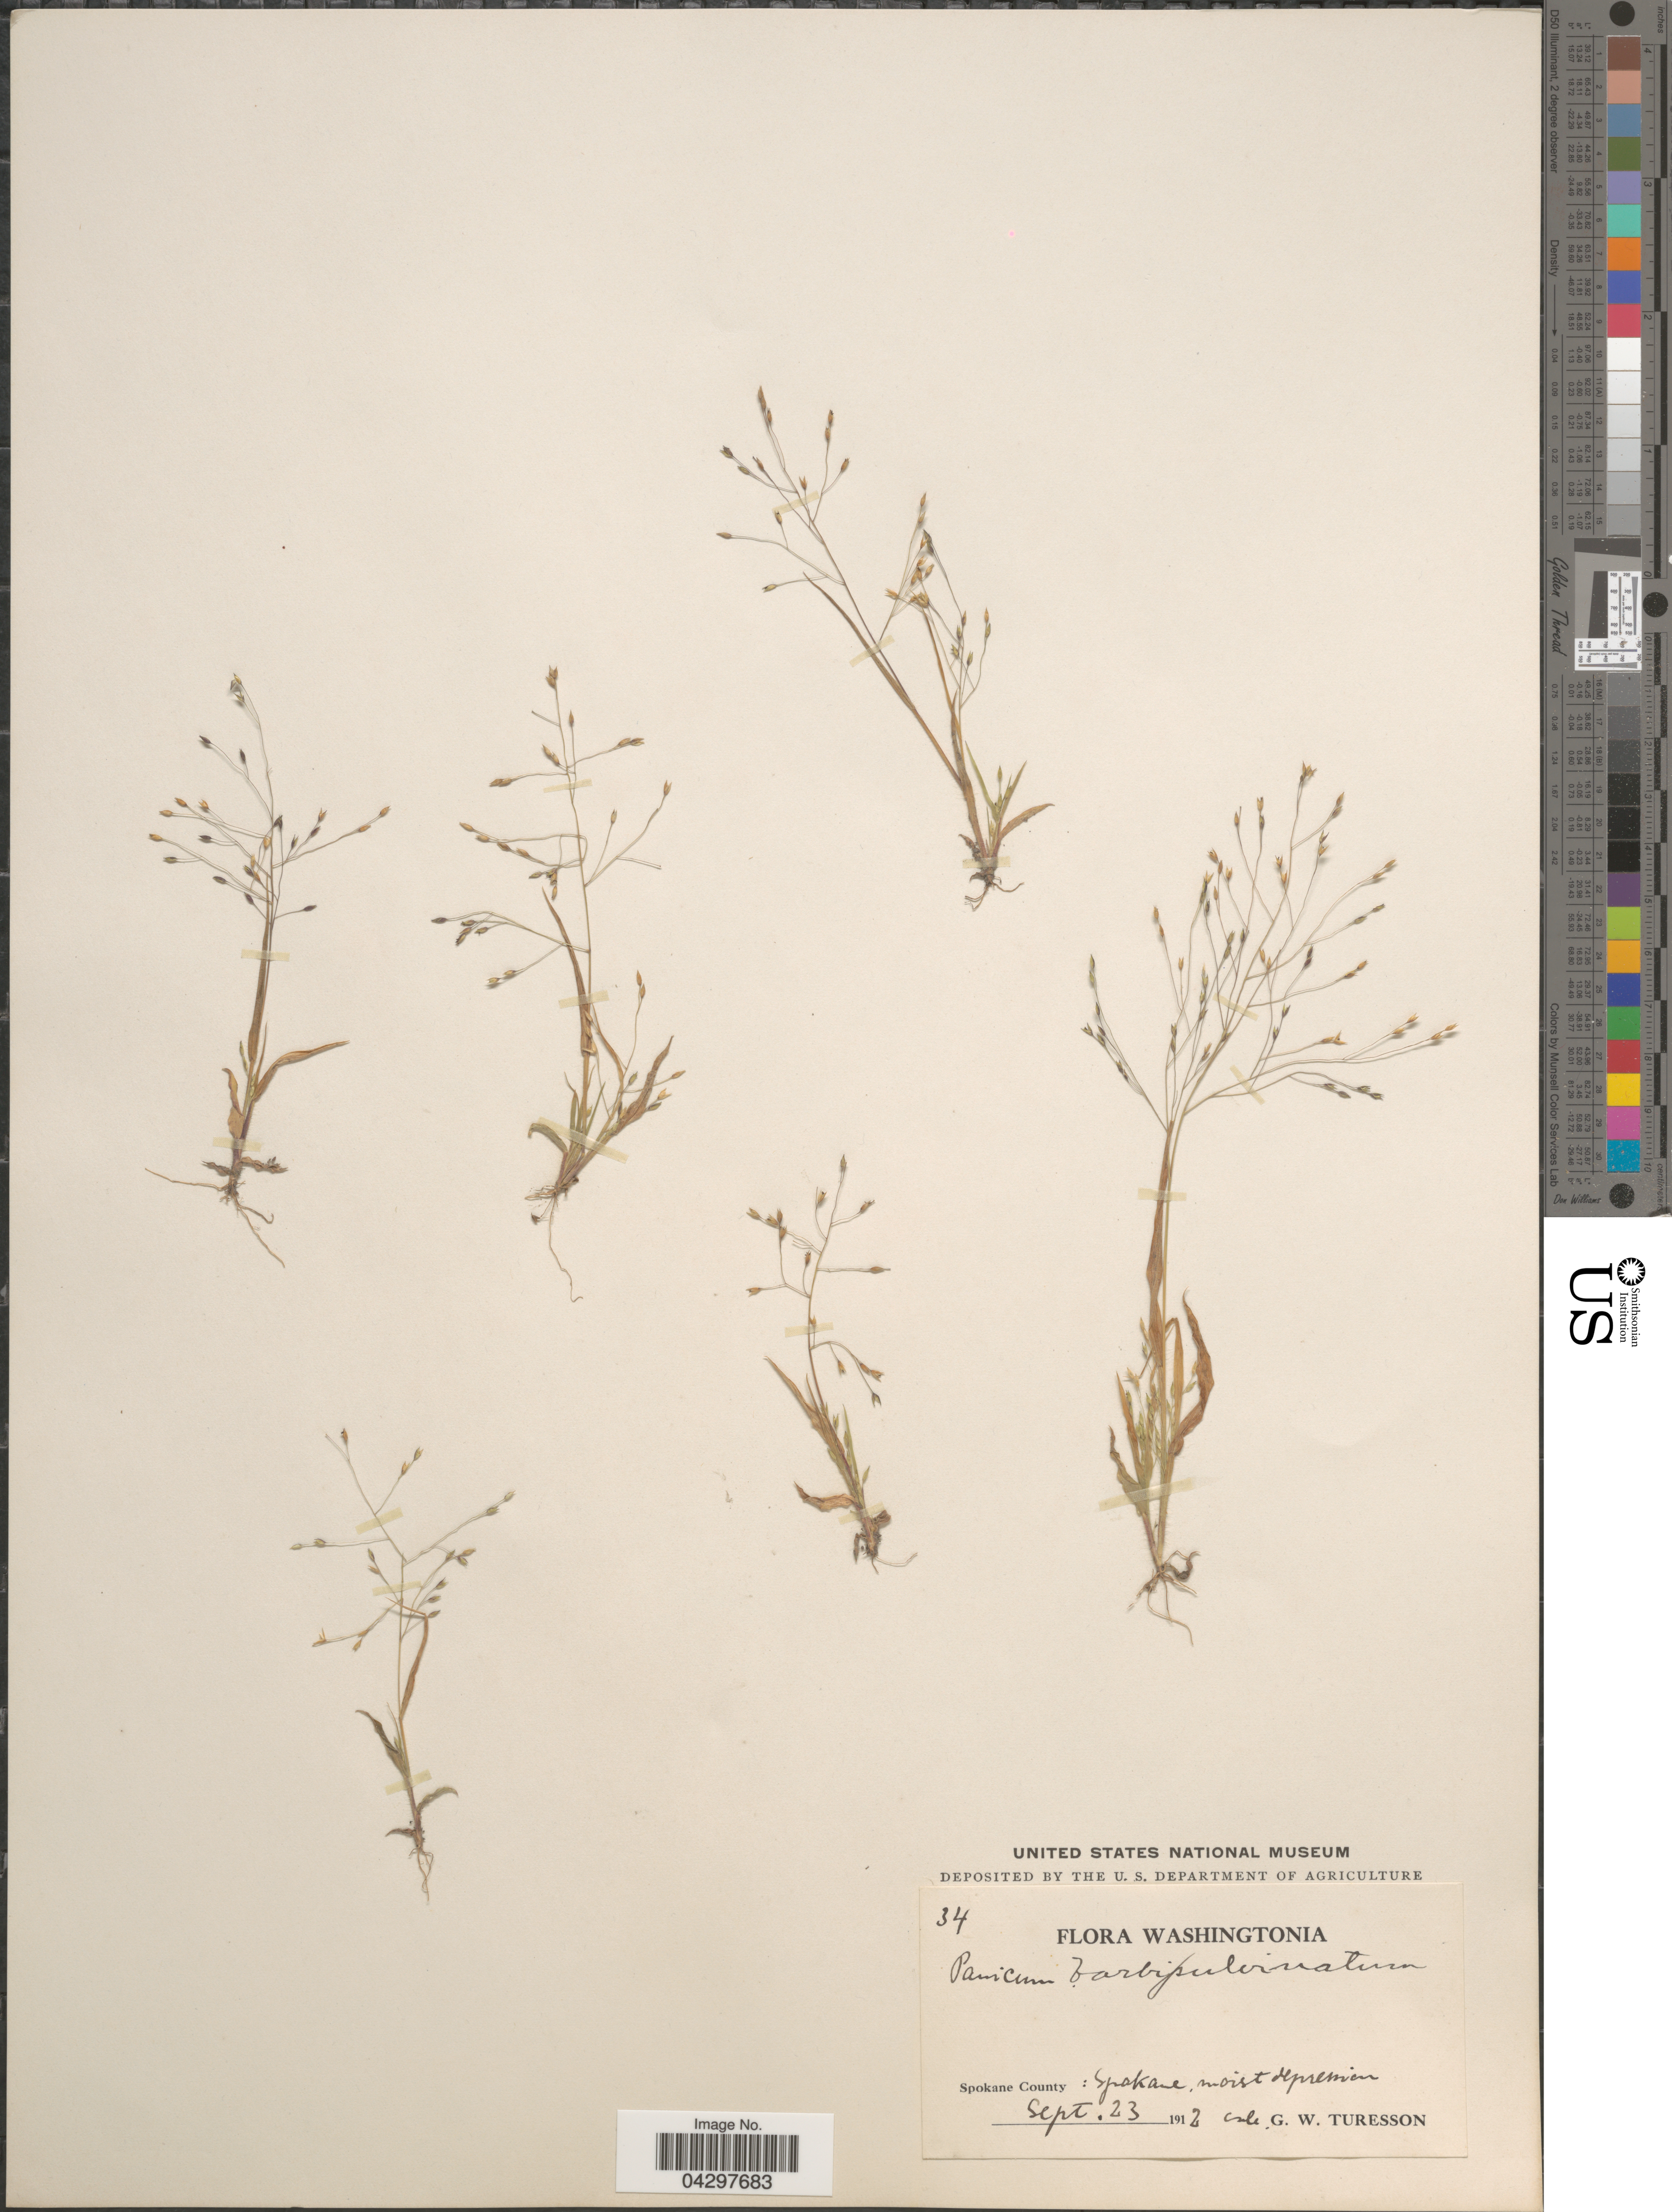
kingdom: Plantae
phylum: Tracheophyta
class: Liliopsida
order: Poales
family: Poaceae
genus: Panicum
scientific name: Panicum capillare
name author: L.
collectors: G. Turesson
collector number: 34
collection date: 1912-09-23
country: United States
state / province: Washington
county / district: Spokane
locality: Spokane County: Spokane, moist depression.